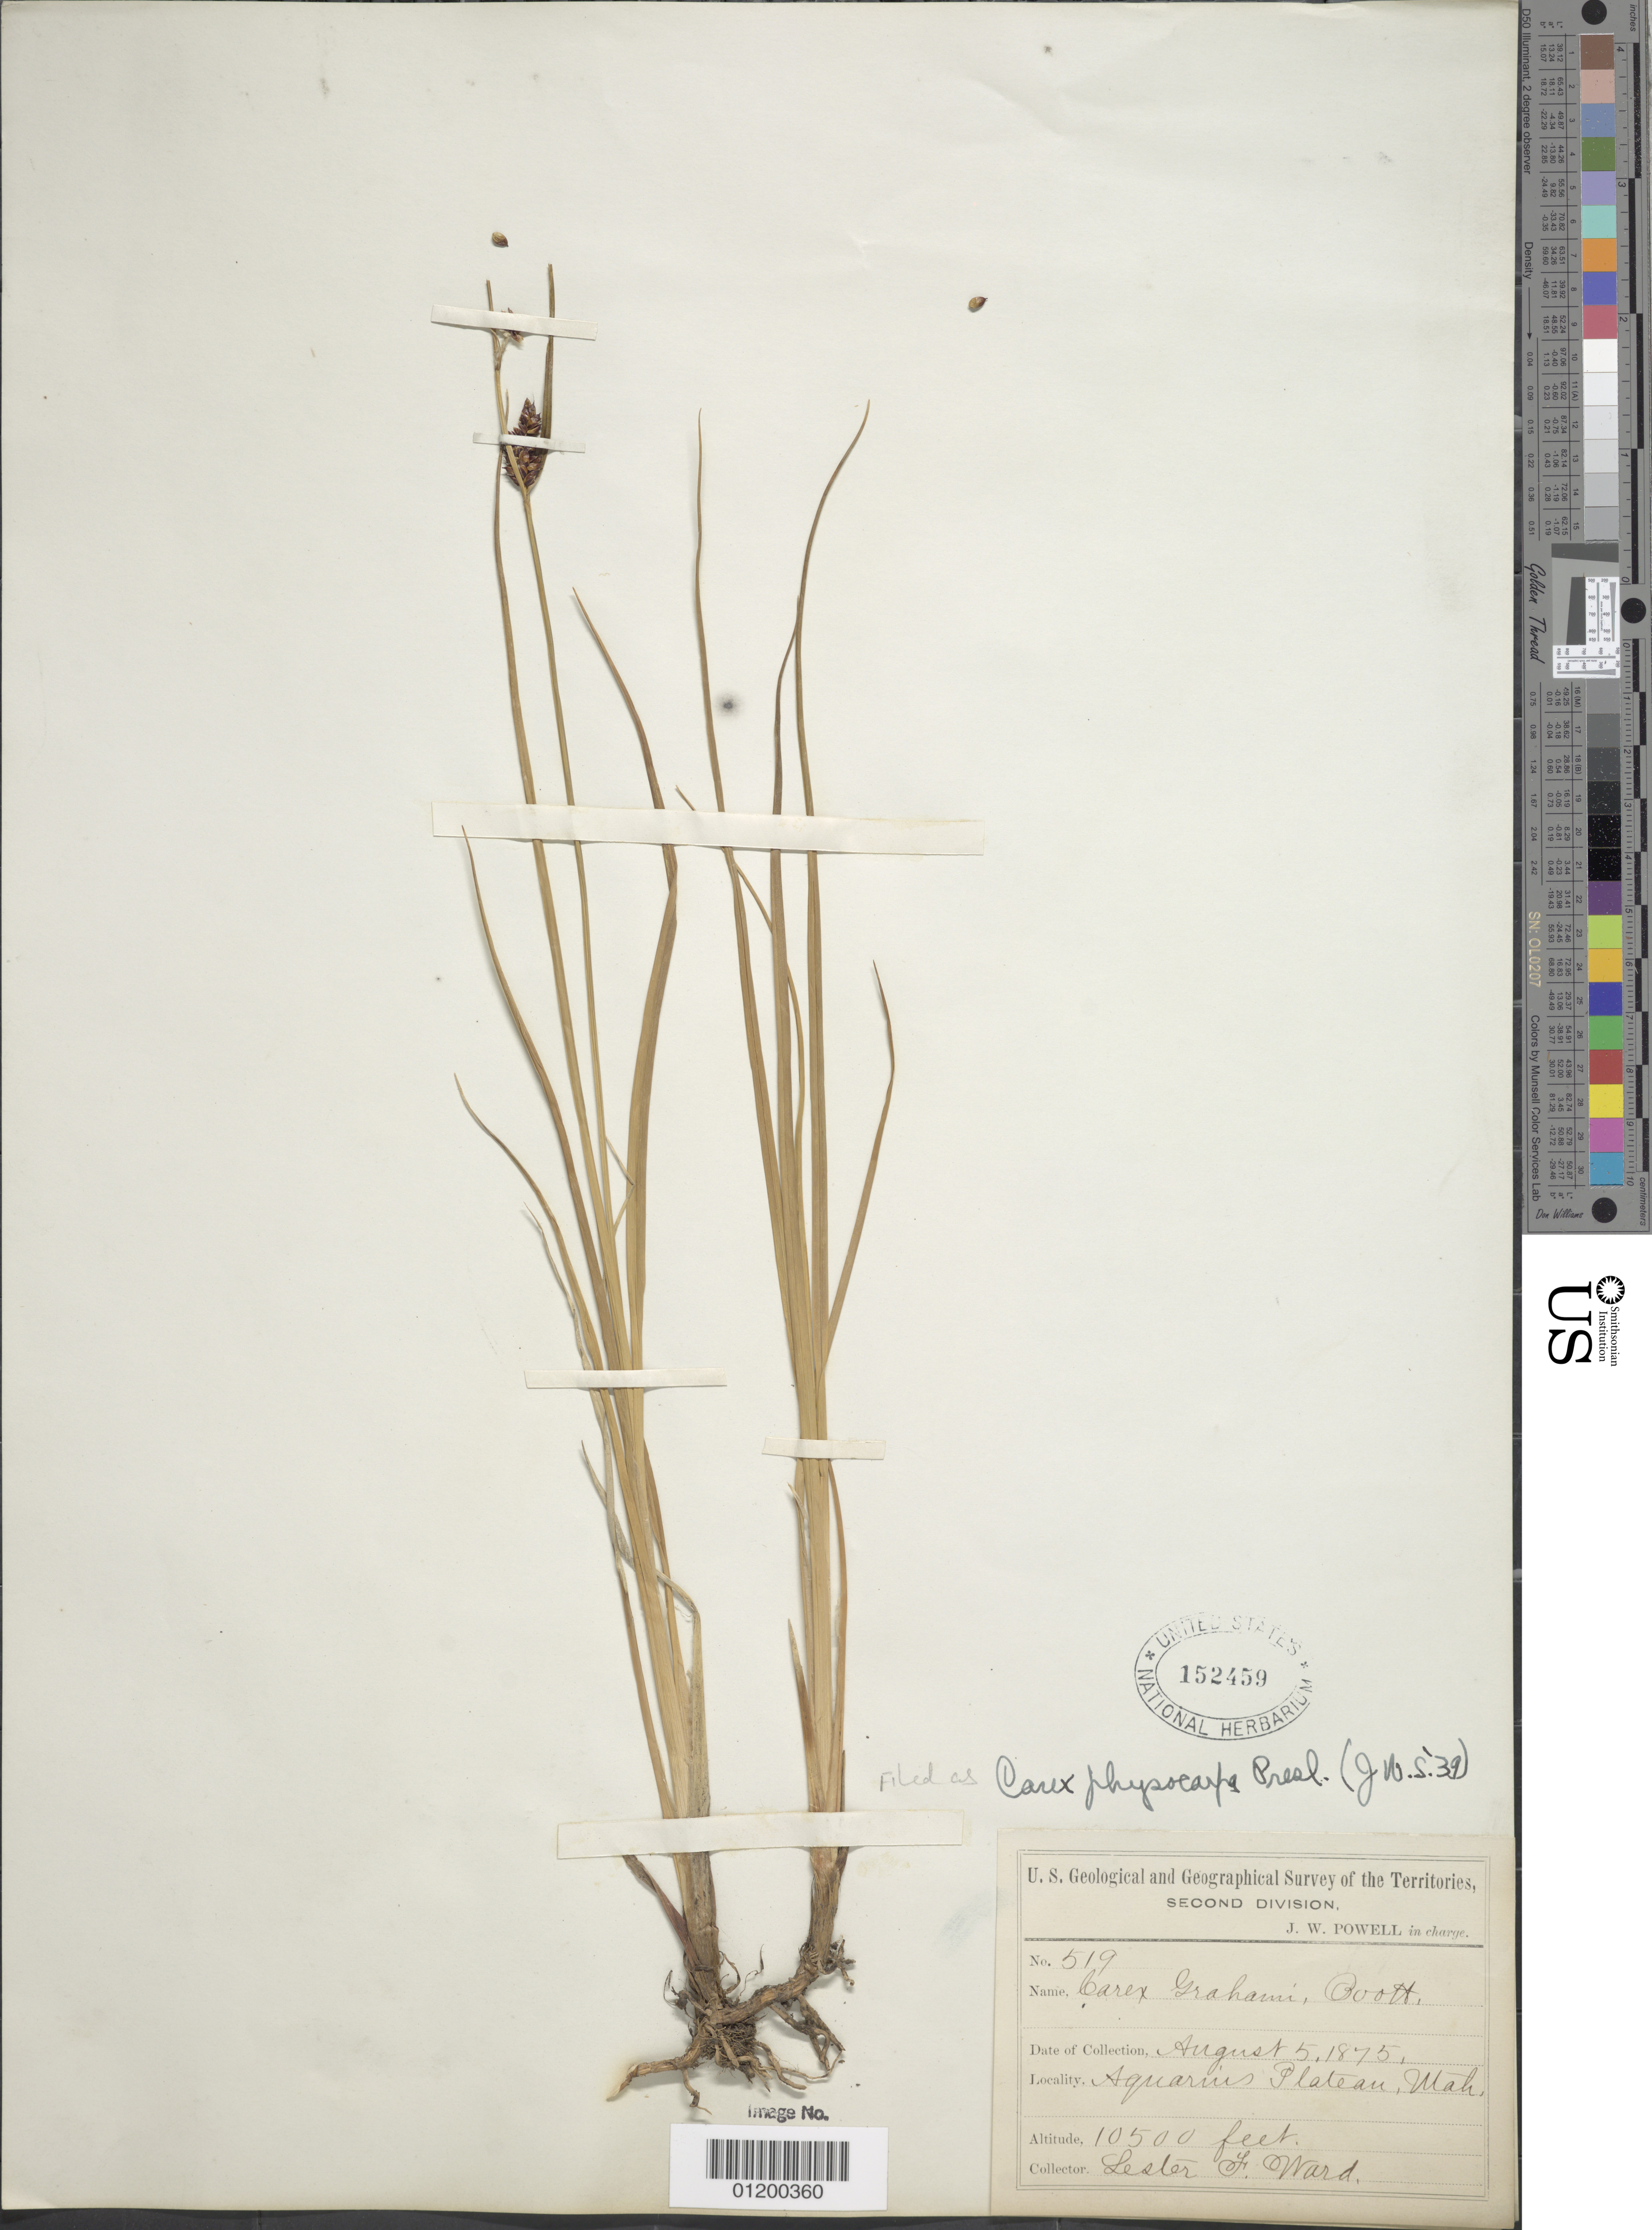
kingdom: Plantae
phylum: Tracheophyta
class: Liliopsida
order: Poales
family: Cyperaceae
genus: Carex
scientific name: Carex saxatilis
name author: L.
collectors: L. F. Ward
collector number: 519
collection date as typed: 05 Aug 1875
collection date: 1875-08-05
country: United States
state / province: Utah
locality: Aquarius Plateau.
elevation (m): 3200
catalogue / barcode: US 152459